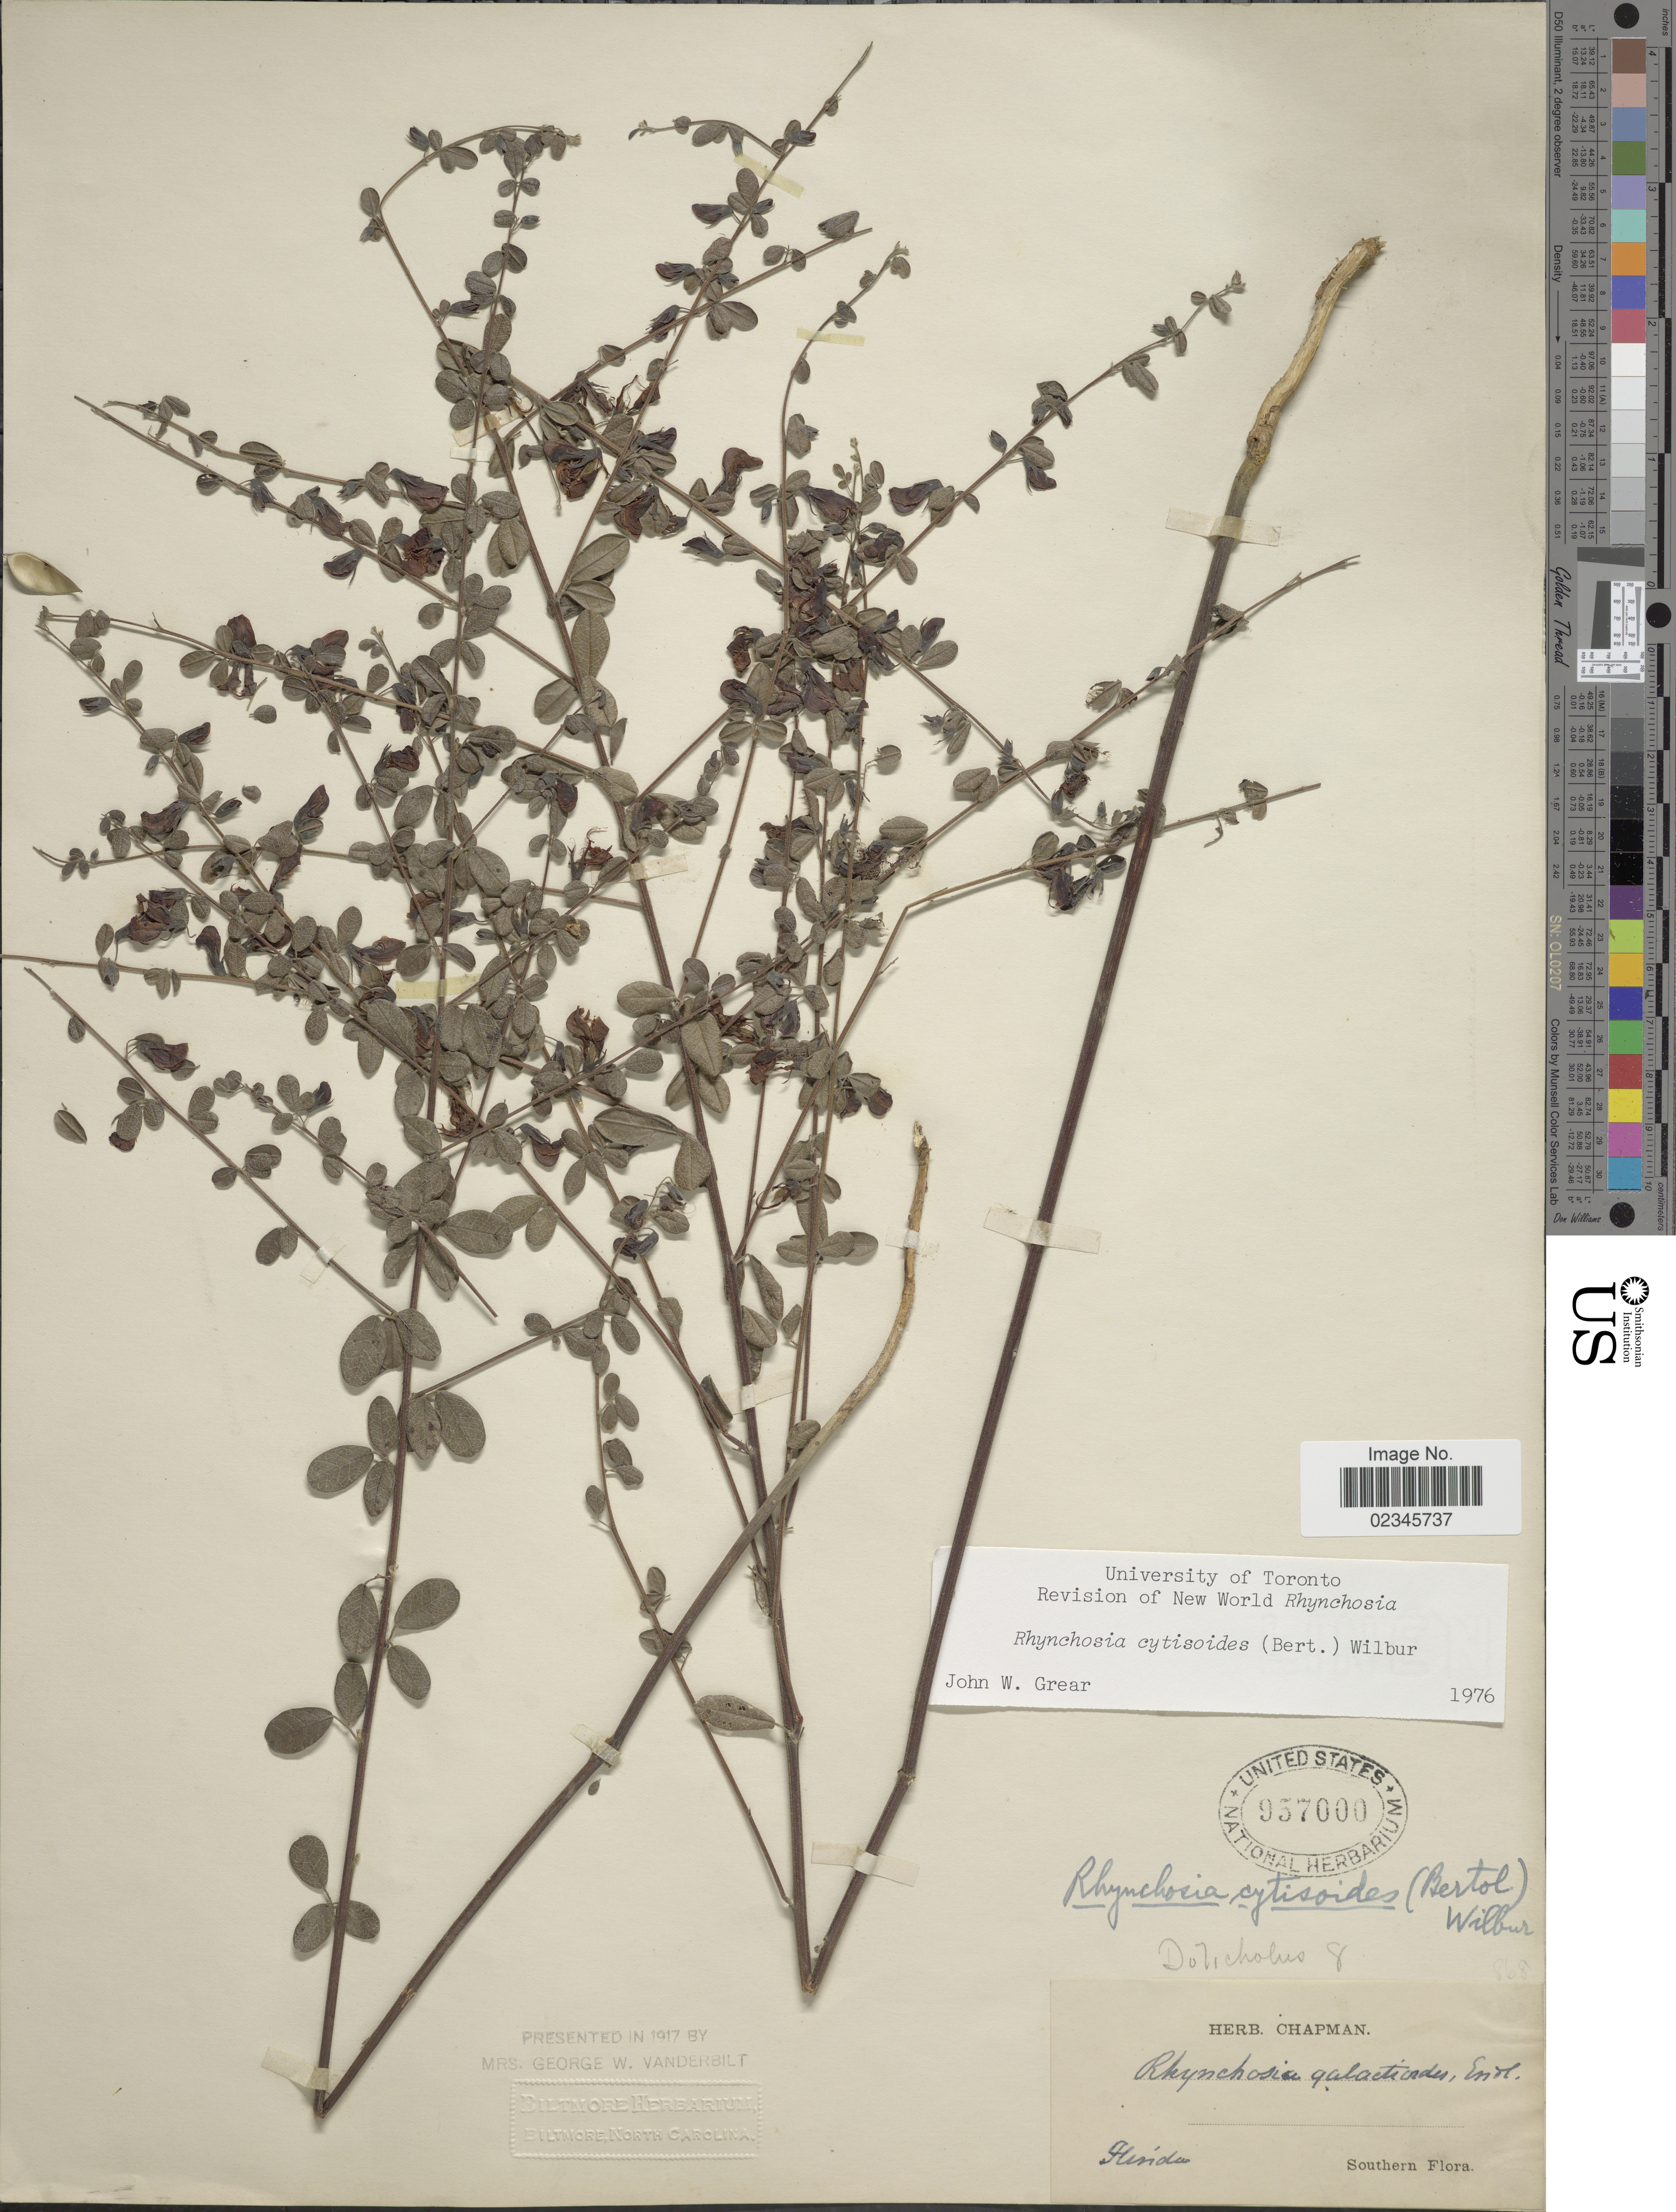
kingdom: Plantae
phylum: Tracheophyta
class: Magnoliopsida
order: Fabales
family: Fabaceae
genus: Rhynchosia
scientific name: Rhynchosia cytisoides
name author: (Bertol.) Wilbur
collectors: ex herb. Chapman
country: United States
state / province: Florida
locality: Southern Flora.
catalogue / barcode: US 957000